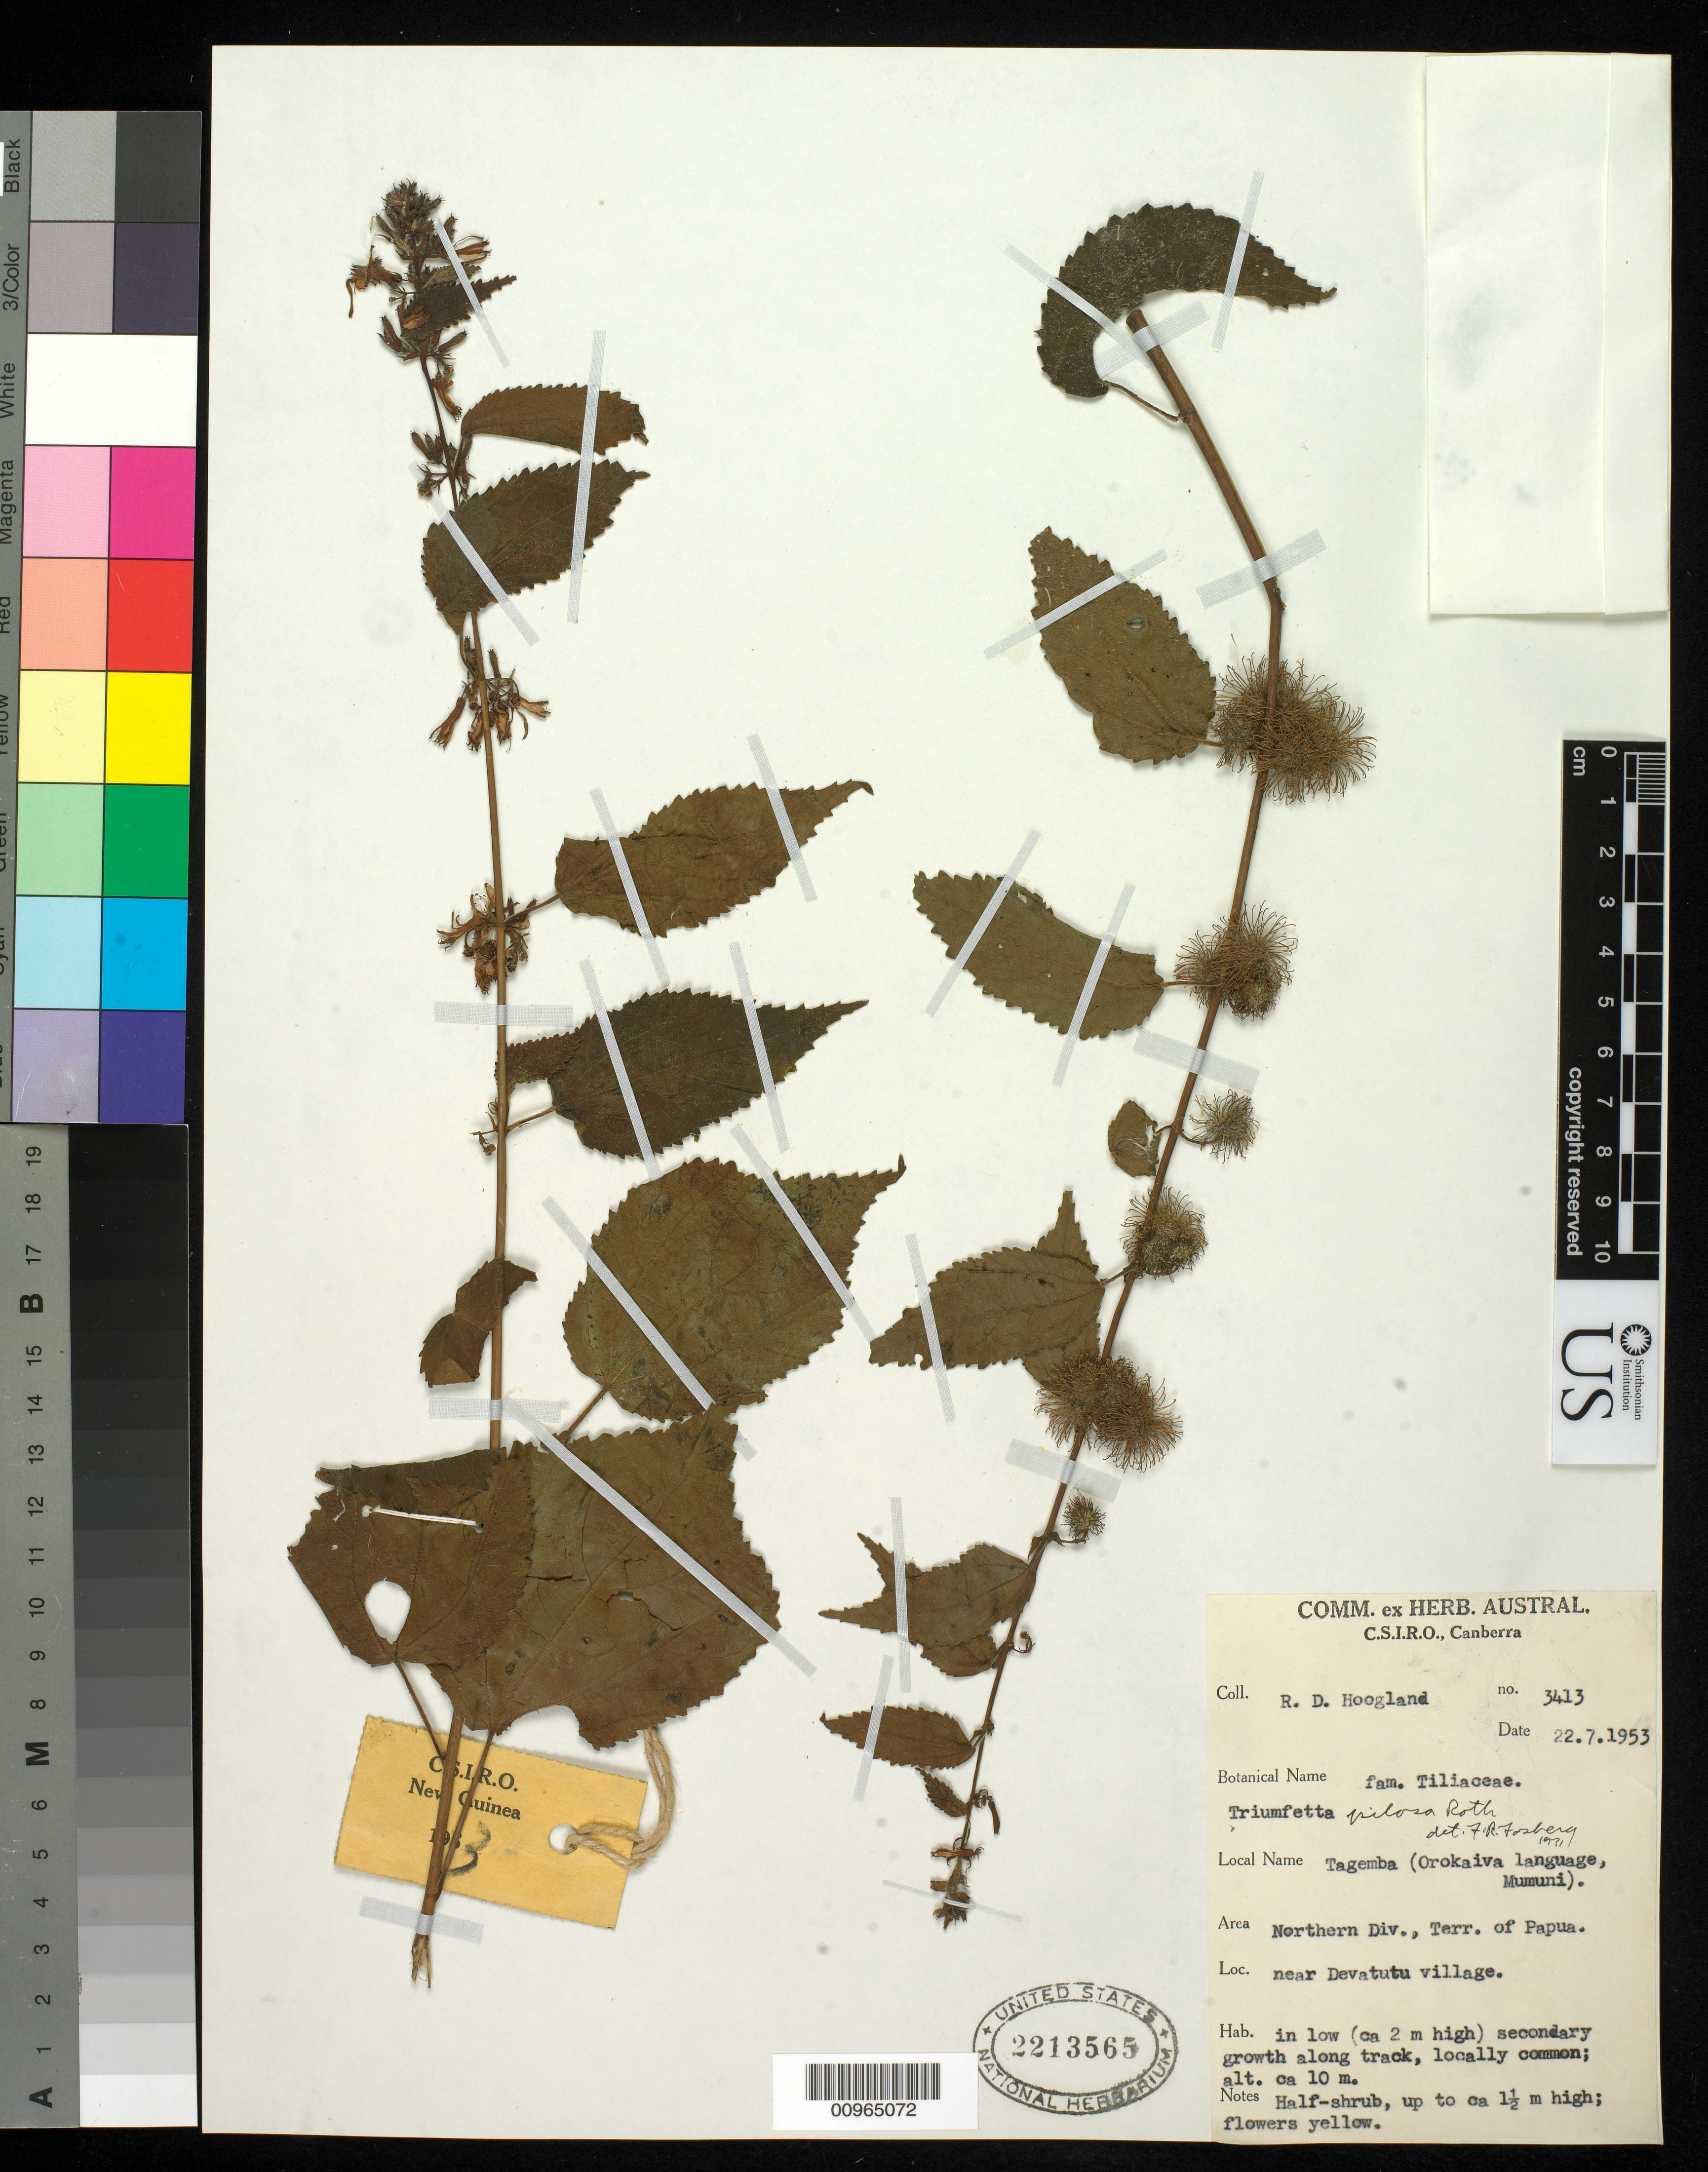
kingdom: Plantae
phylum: Tracheophyta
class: Magnoliopsida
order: Malvales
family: Malvaceae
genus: Triumfetta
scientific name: Triumfetta pilosa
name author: Roth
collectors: R. D. Hoogland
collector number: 3413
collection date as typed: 22 Jul 1953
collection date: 1953-07-22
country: Papua New Guinea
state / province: Northern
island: New Guinea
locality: Terr. of Papua, Northern Division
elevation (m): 10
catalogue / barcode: US 2213565